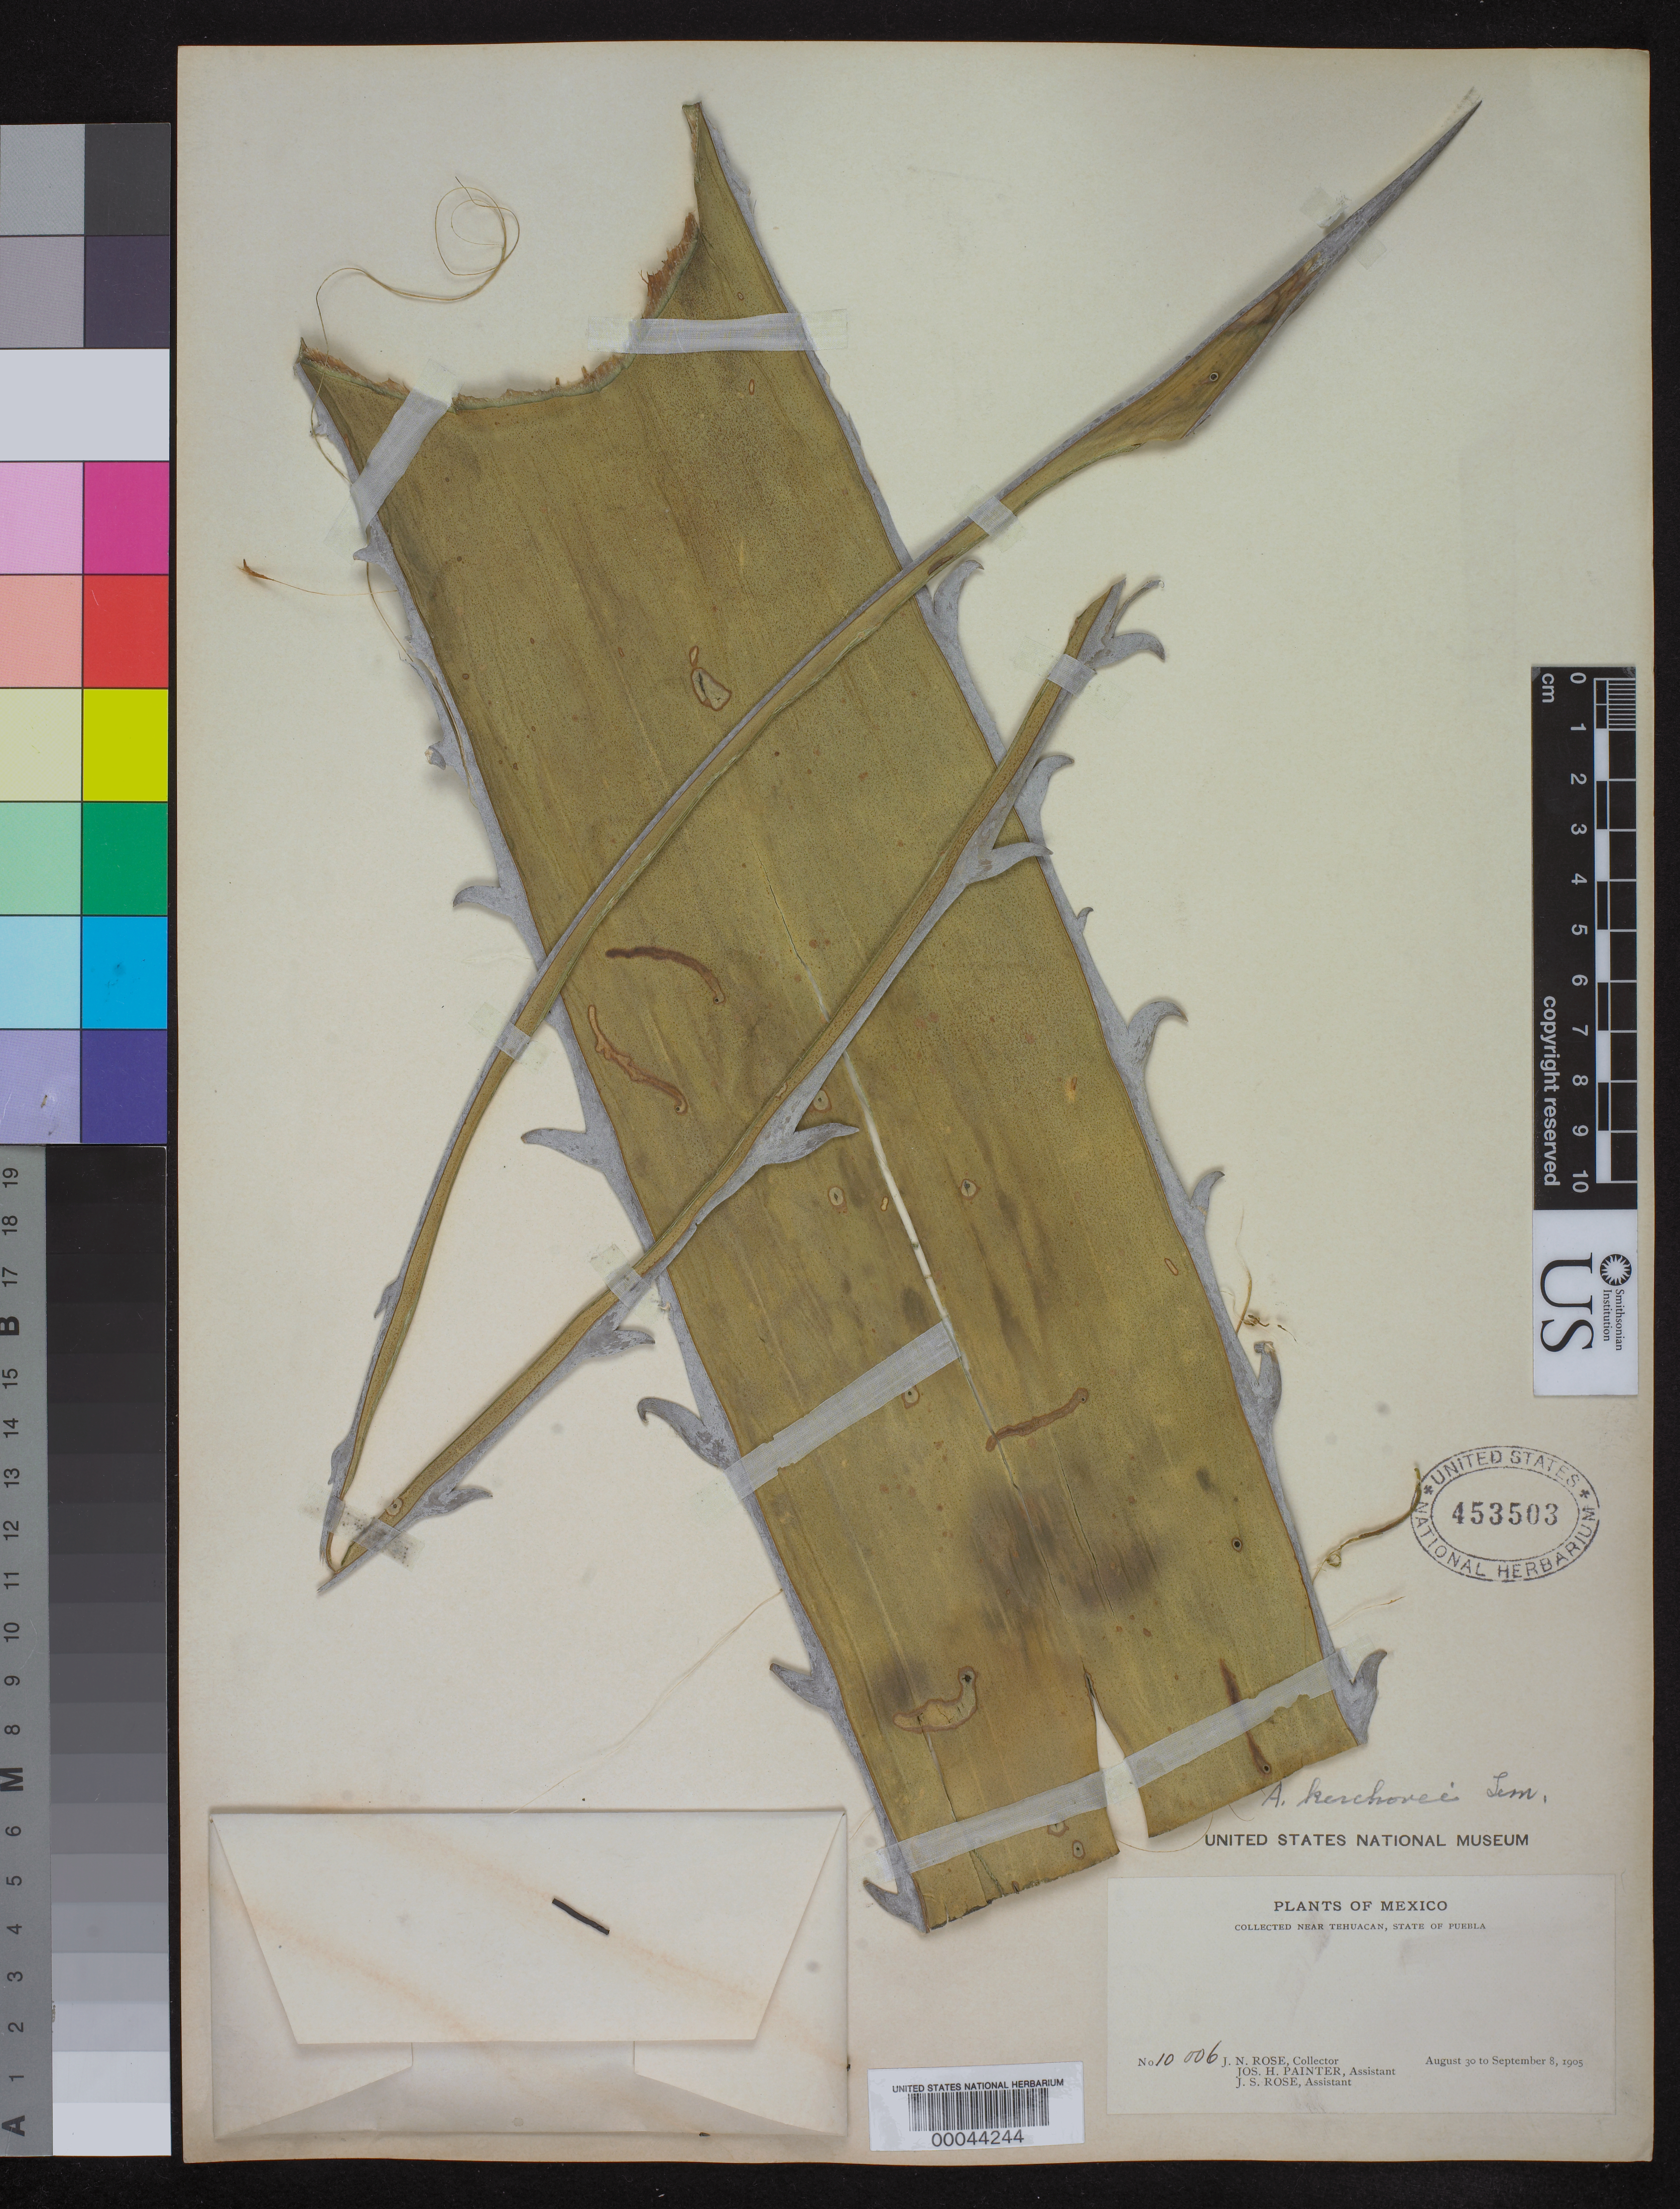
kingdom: Plantae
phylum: Tracheophyta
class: Liliopsida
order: Asparagales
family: Asparagaceae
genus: Agave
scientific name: Agave kerchovei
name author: Lem.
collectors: J. N. Rose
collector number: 10006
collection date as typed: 30 Aug 1905 to 08 Sep 1905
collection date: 1905-08-30/1905-09-08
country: Mexico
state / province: Puebla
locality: Tehuacan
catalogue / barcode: US 453503